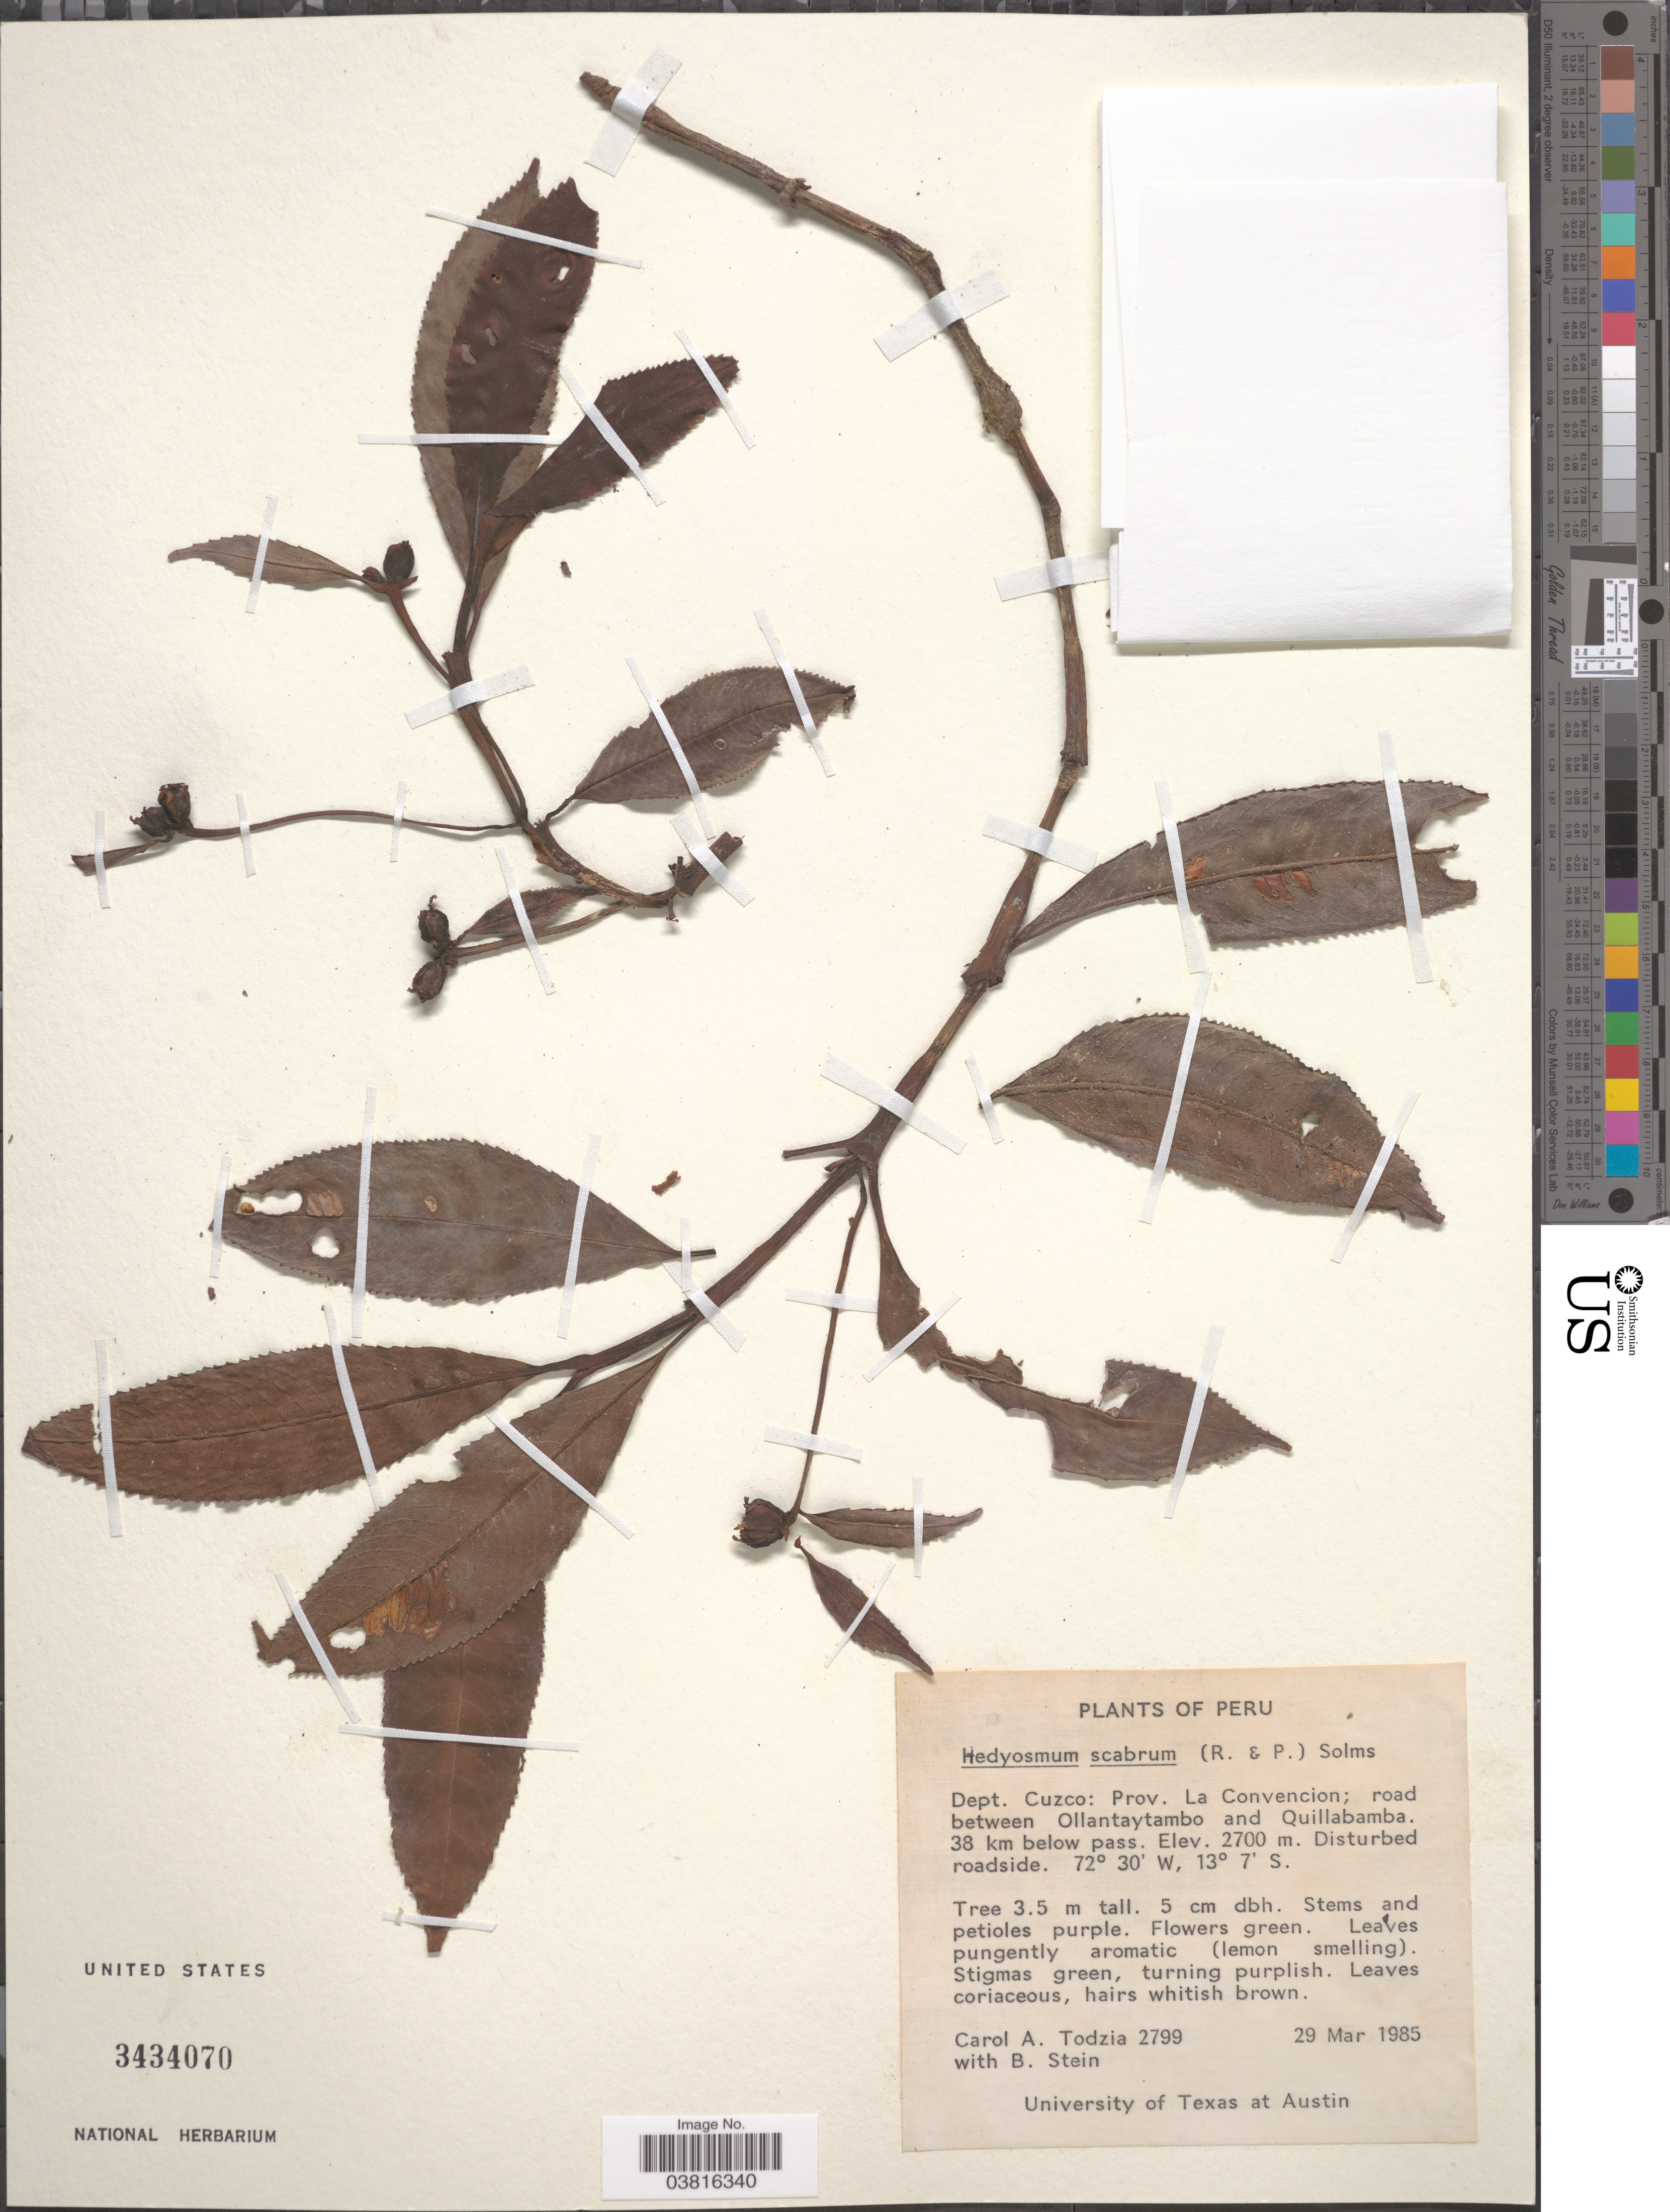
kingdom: Plantae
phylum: Tracheophyta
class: Magnoliopsida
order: Chloranthales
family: Chloranthaceae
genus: Hedyosmum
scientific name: Hedyosmum scabrum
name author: Solms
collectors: C. A. Todzia & B. Stein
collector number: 2799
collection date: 1985-03-29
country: Peru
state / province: Cusco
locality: Dept. Cuzco: Prov. La Convencion; road between Ollantaytambo and Quillabamba. 38 km below pass.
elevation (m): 2700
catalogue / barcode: US 3434070